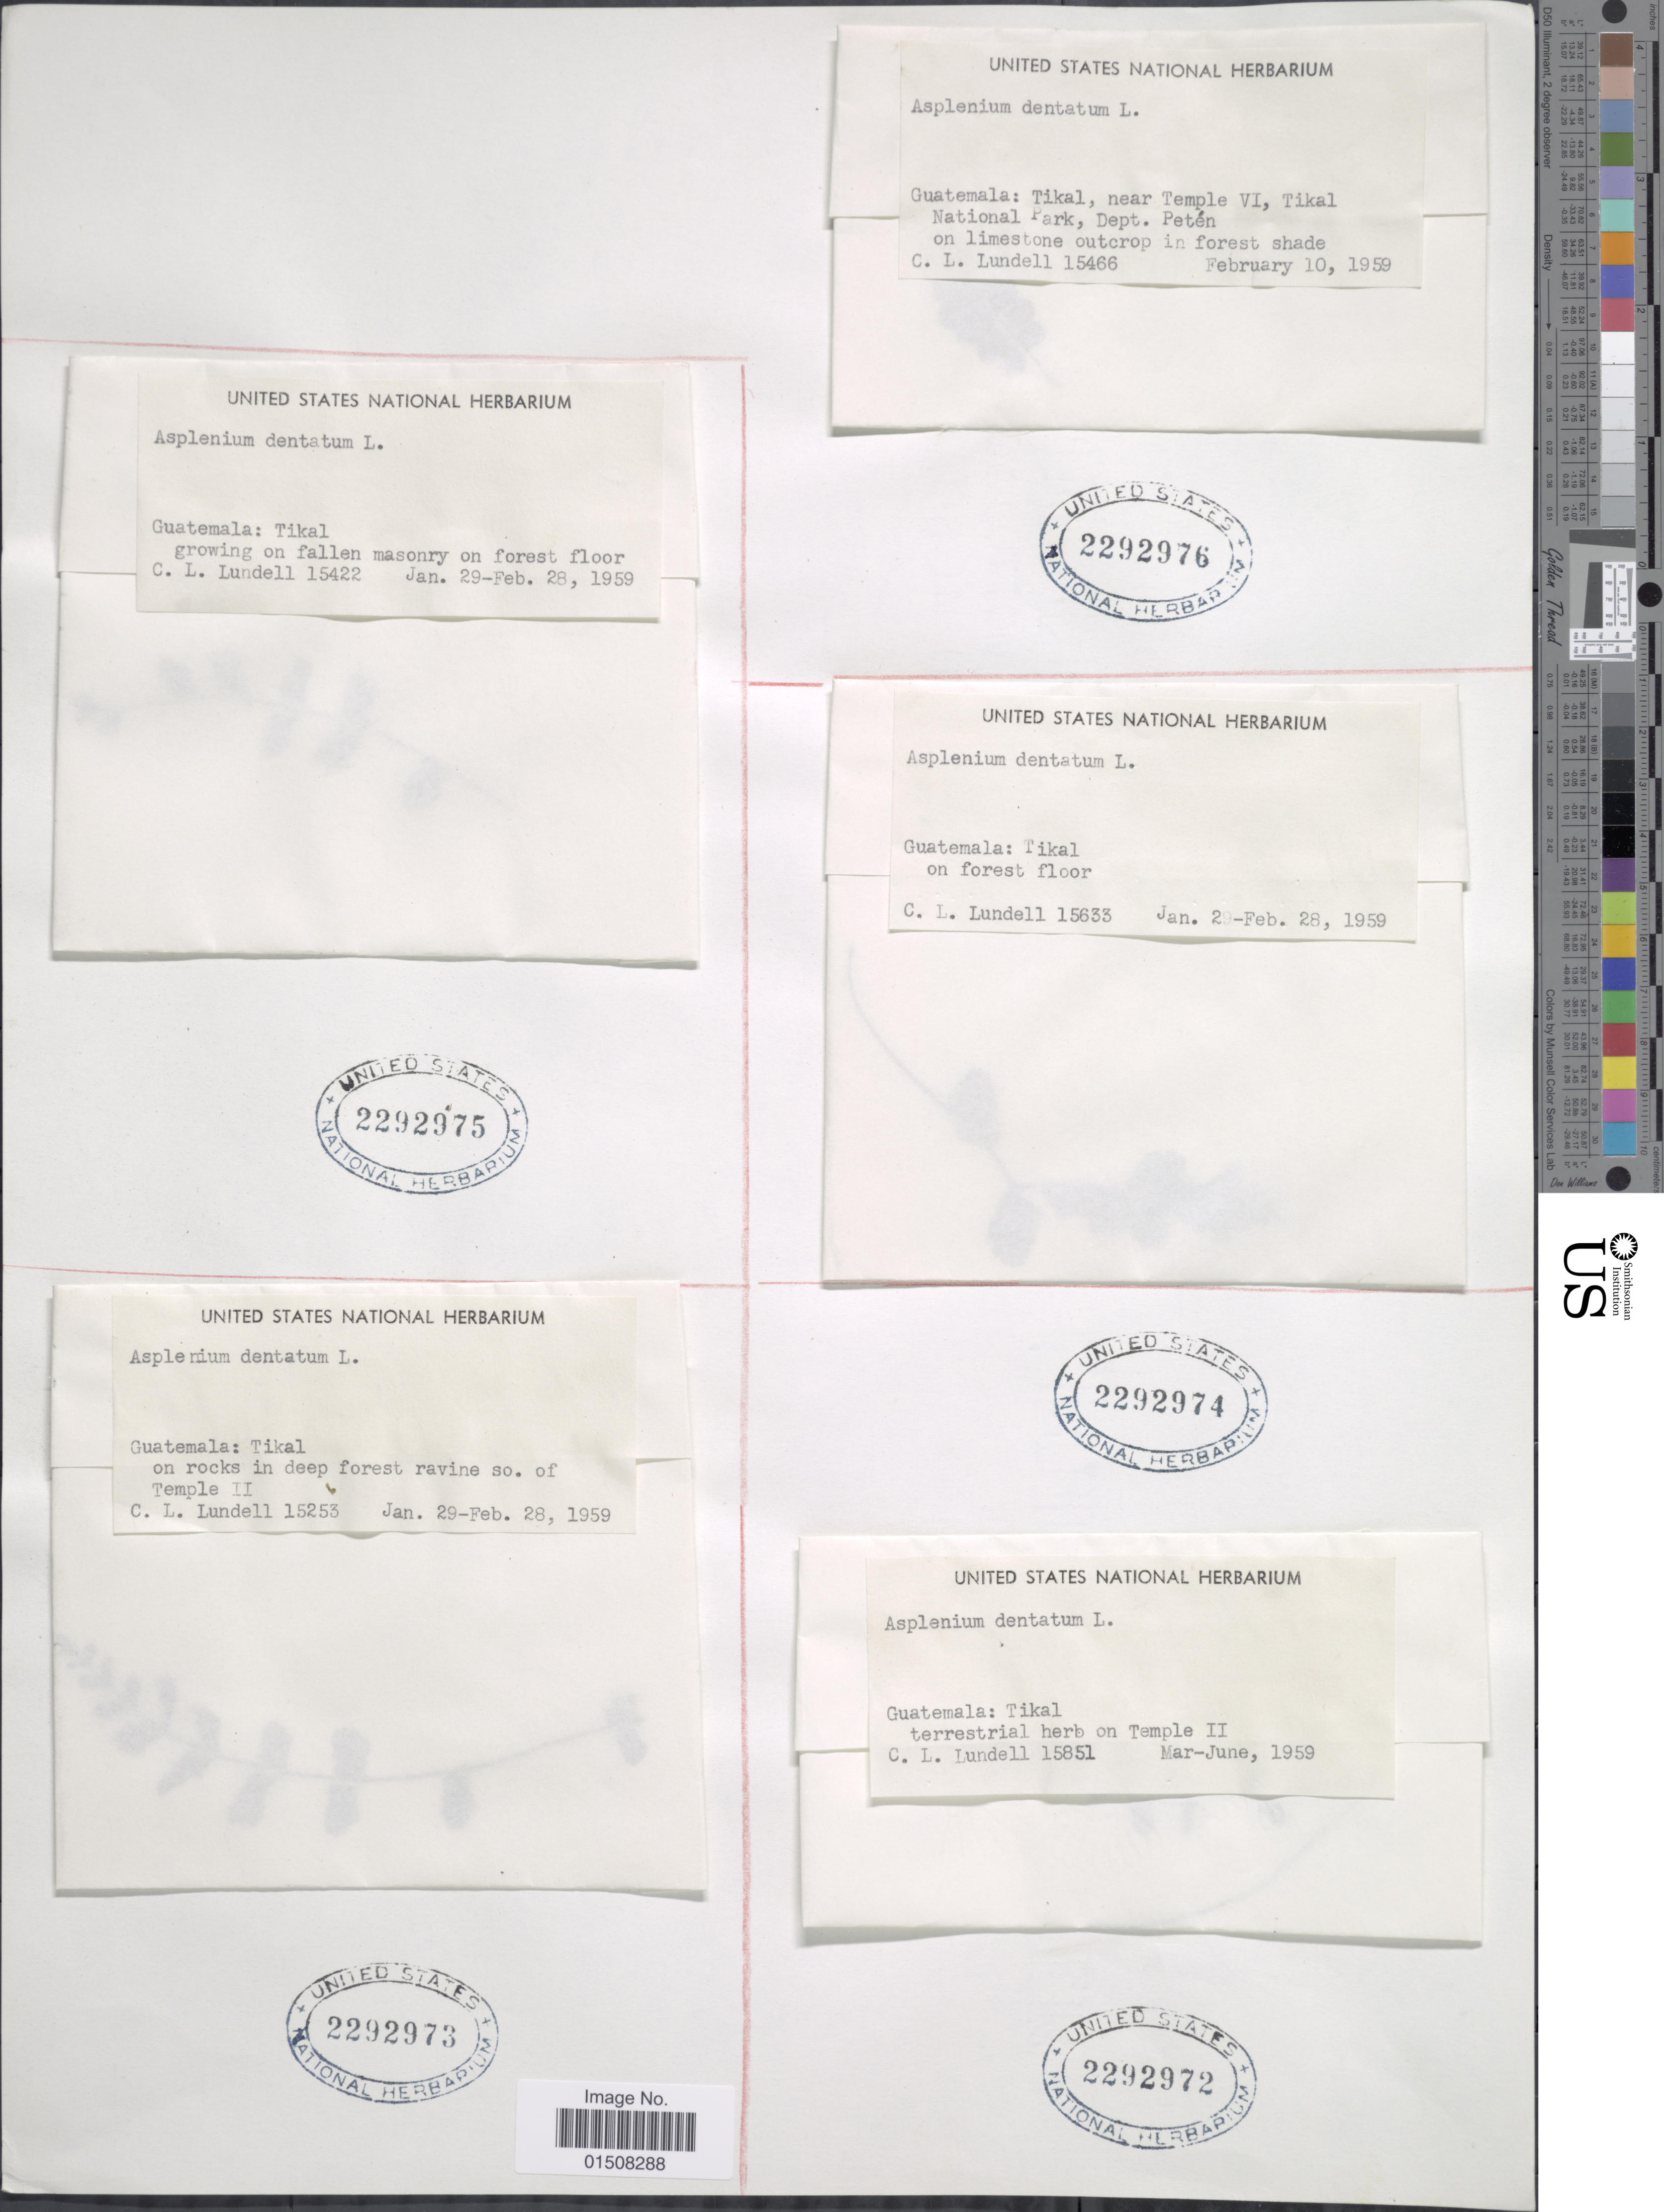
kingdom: Plantae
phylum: Tracheophyta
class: Polypodiopsida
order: Polypodiales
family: Aspleniaceae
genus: Asplenium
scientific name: Asplenium trichomanes-dentatum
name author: L.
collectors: C. L. Lundell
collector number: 15851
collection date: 1959-03/1959-06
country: Guatemala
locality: Tikal, terrestrial herb on Temple II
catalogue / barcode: US 2292972-2